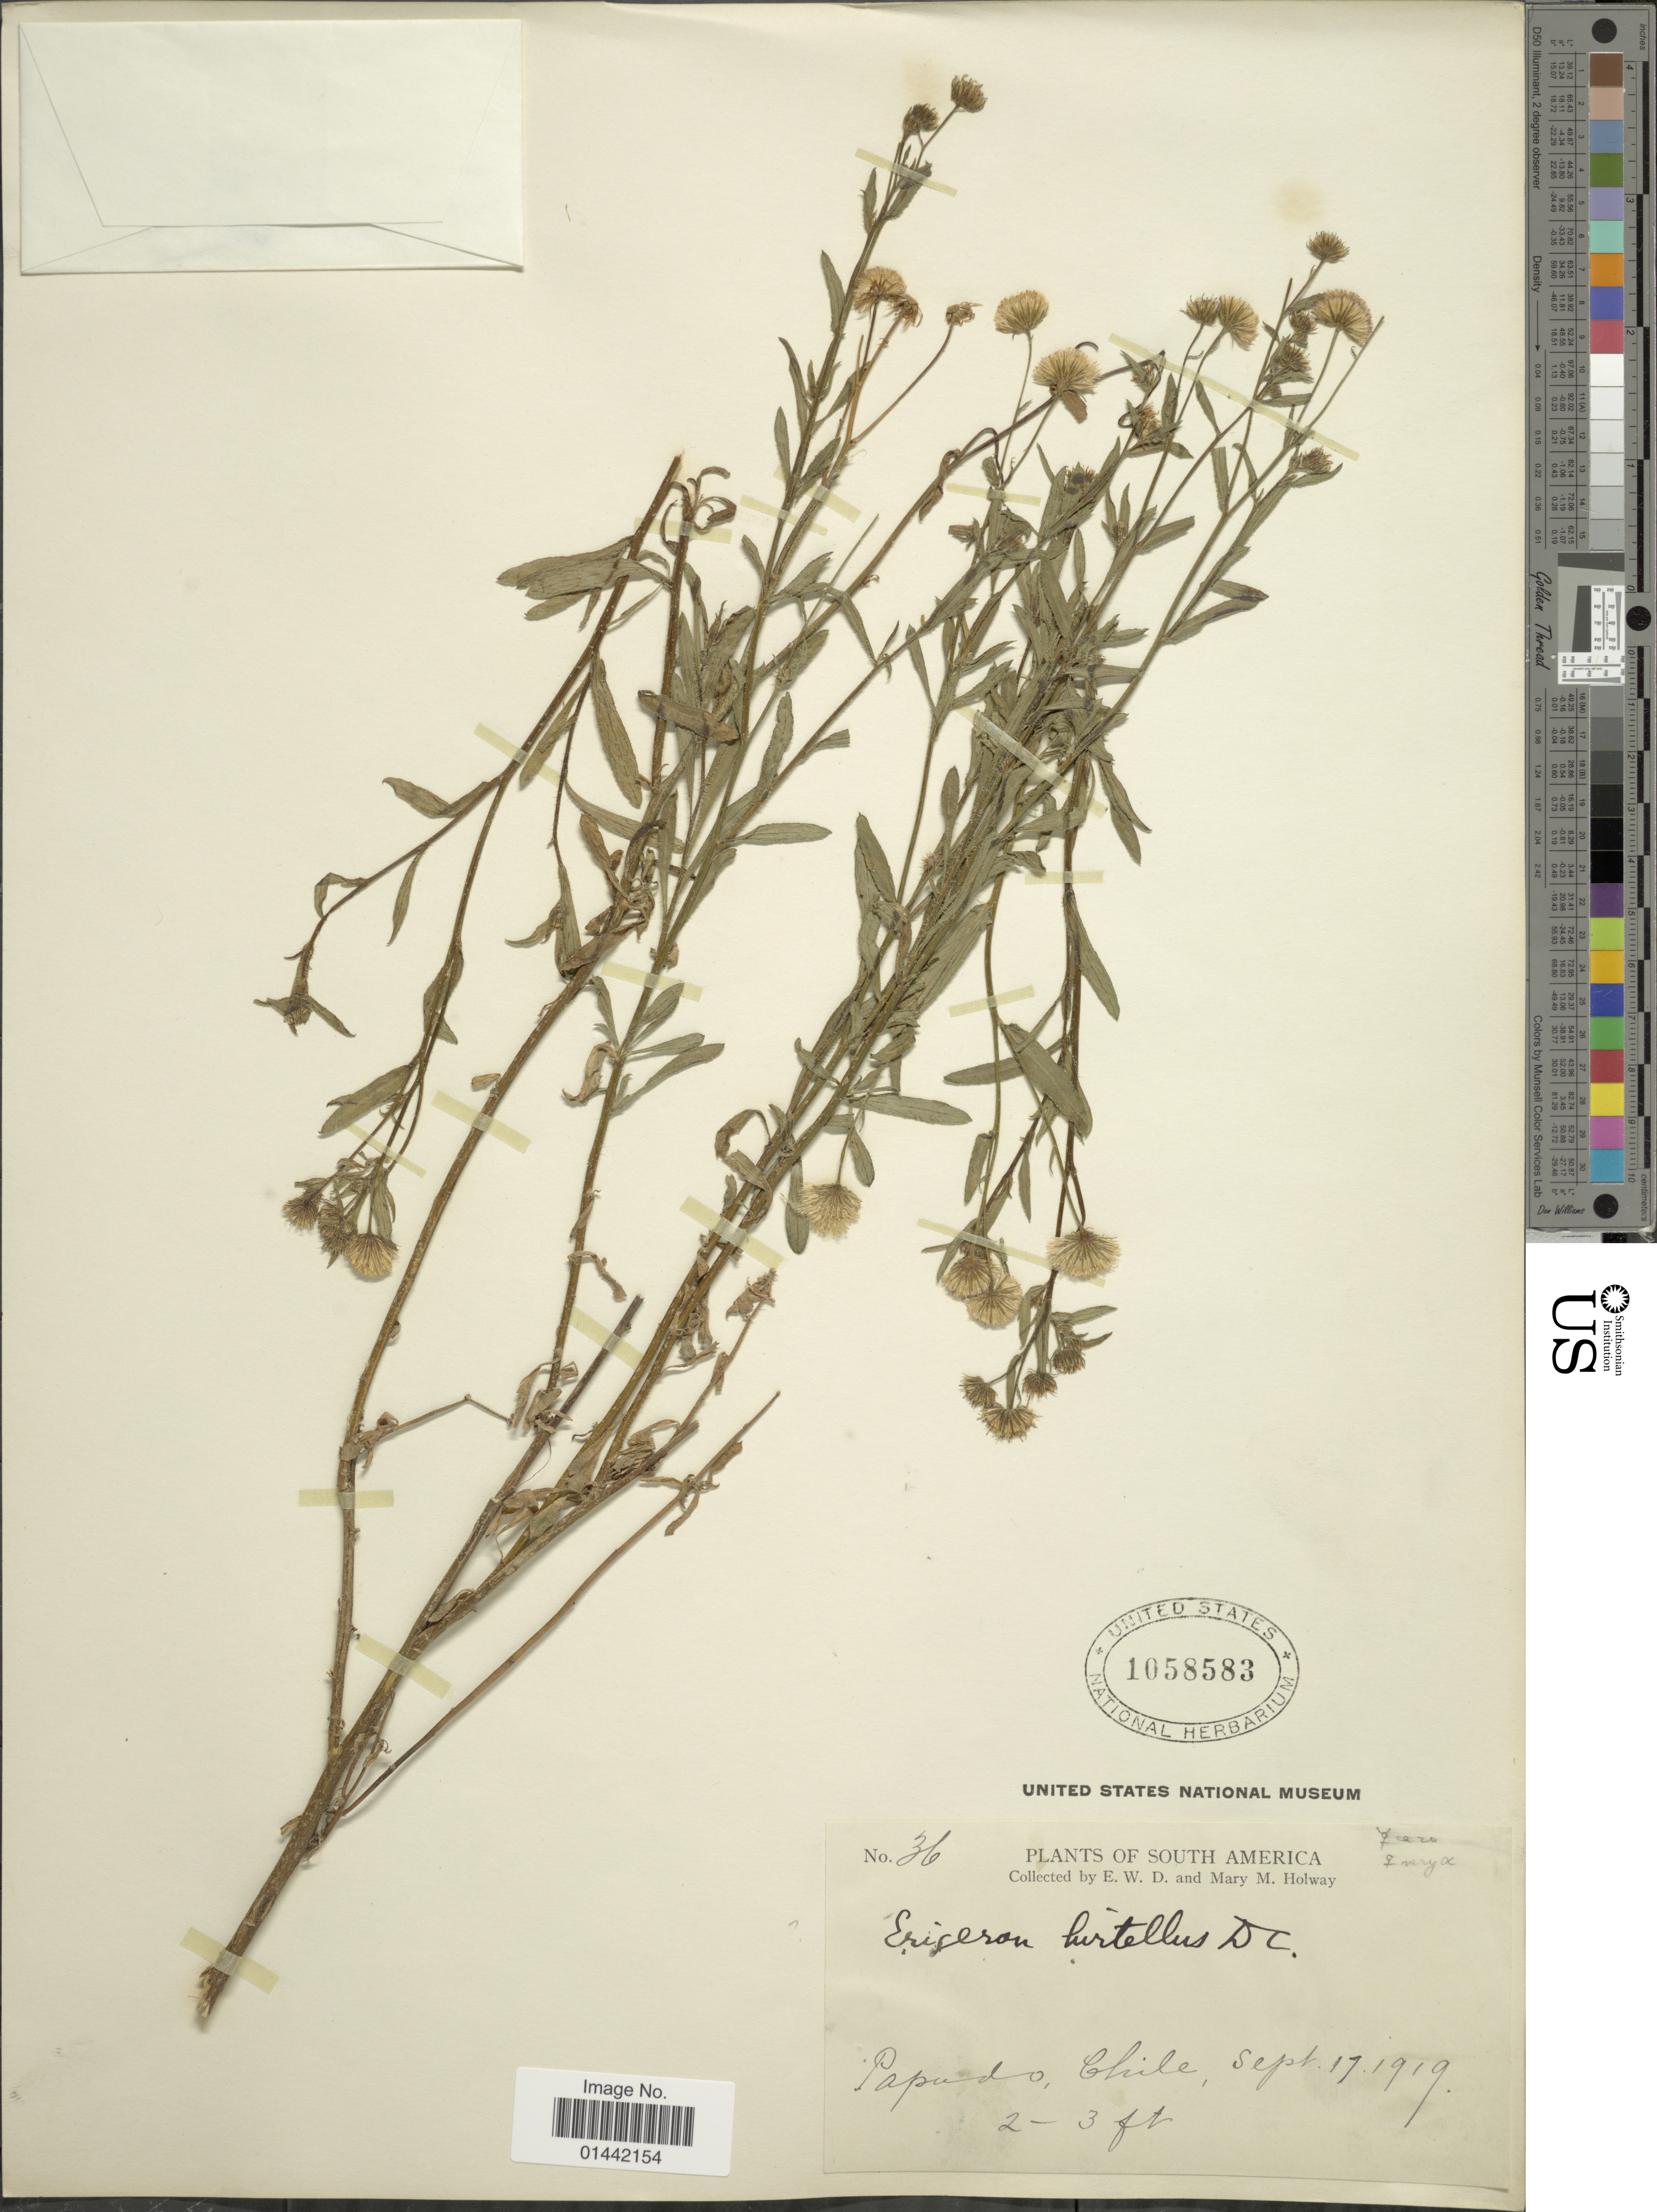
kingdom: Plantae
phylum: Tracheophyta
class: Magnoliopsida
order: Asterales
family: Asteraceae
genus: Erigeron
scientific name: Erigeron hirtellus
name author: DC.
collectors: E. W. D. Holway & M. M. Holway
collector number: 36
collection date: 1919-09-17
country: Chile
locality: South America, Papudo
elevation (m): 1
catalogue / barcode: US 1058583